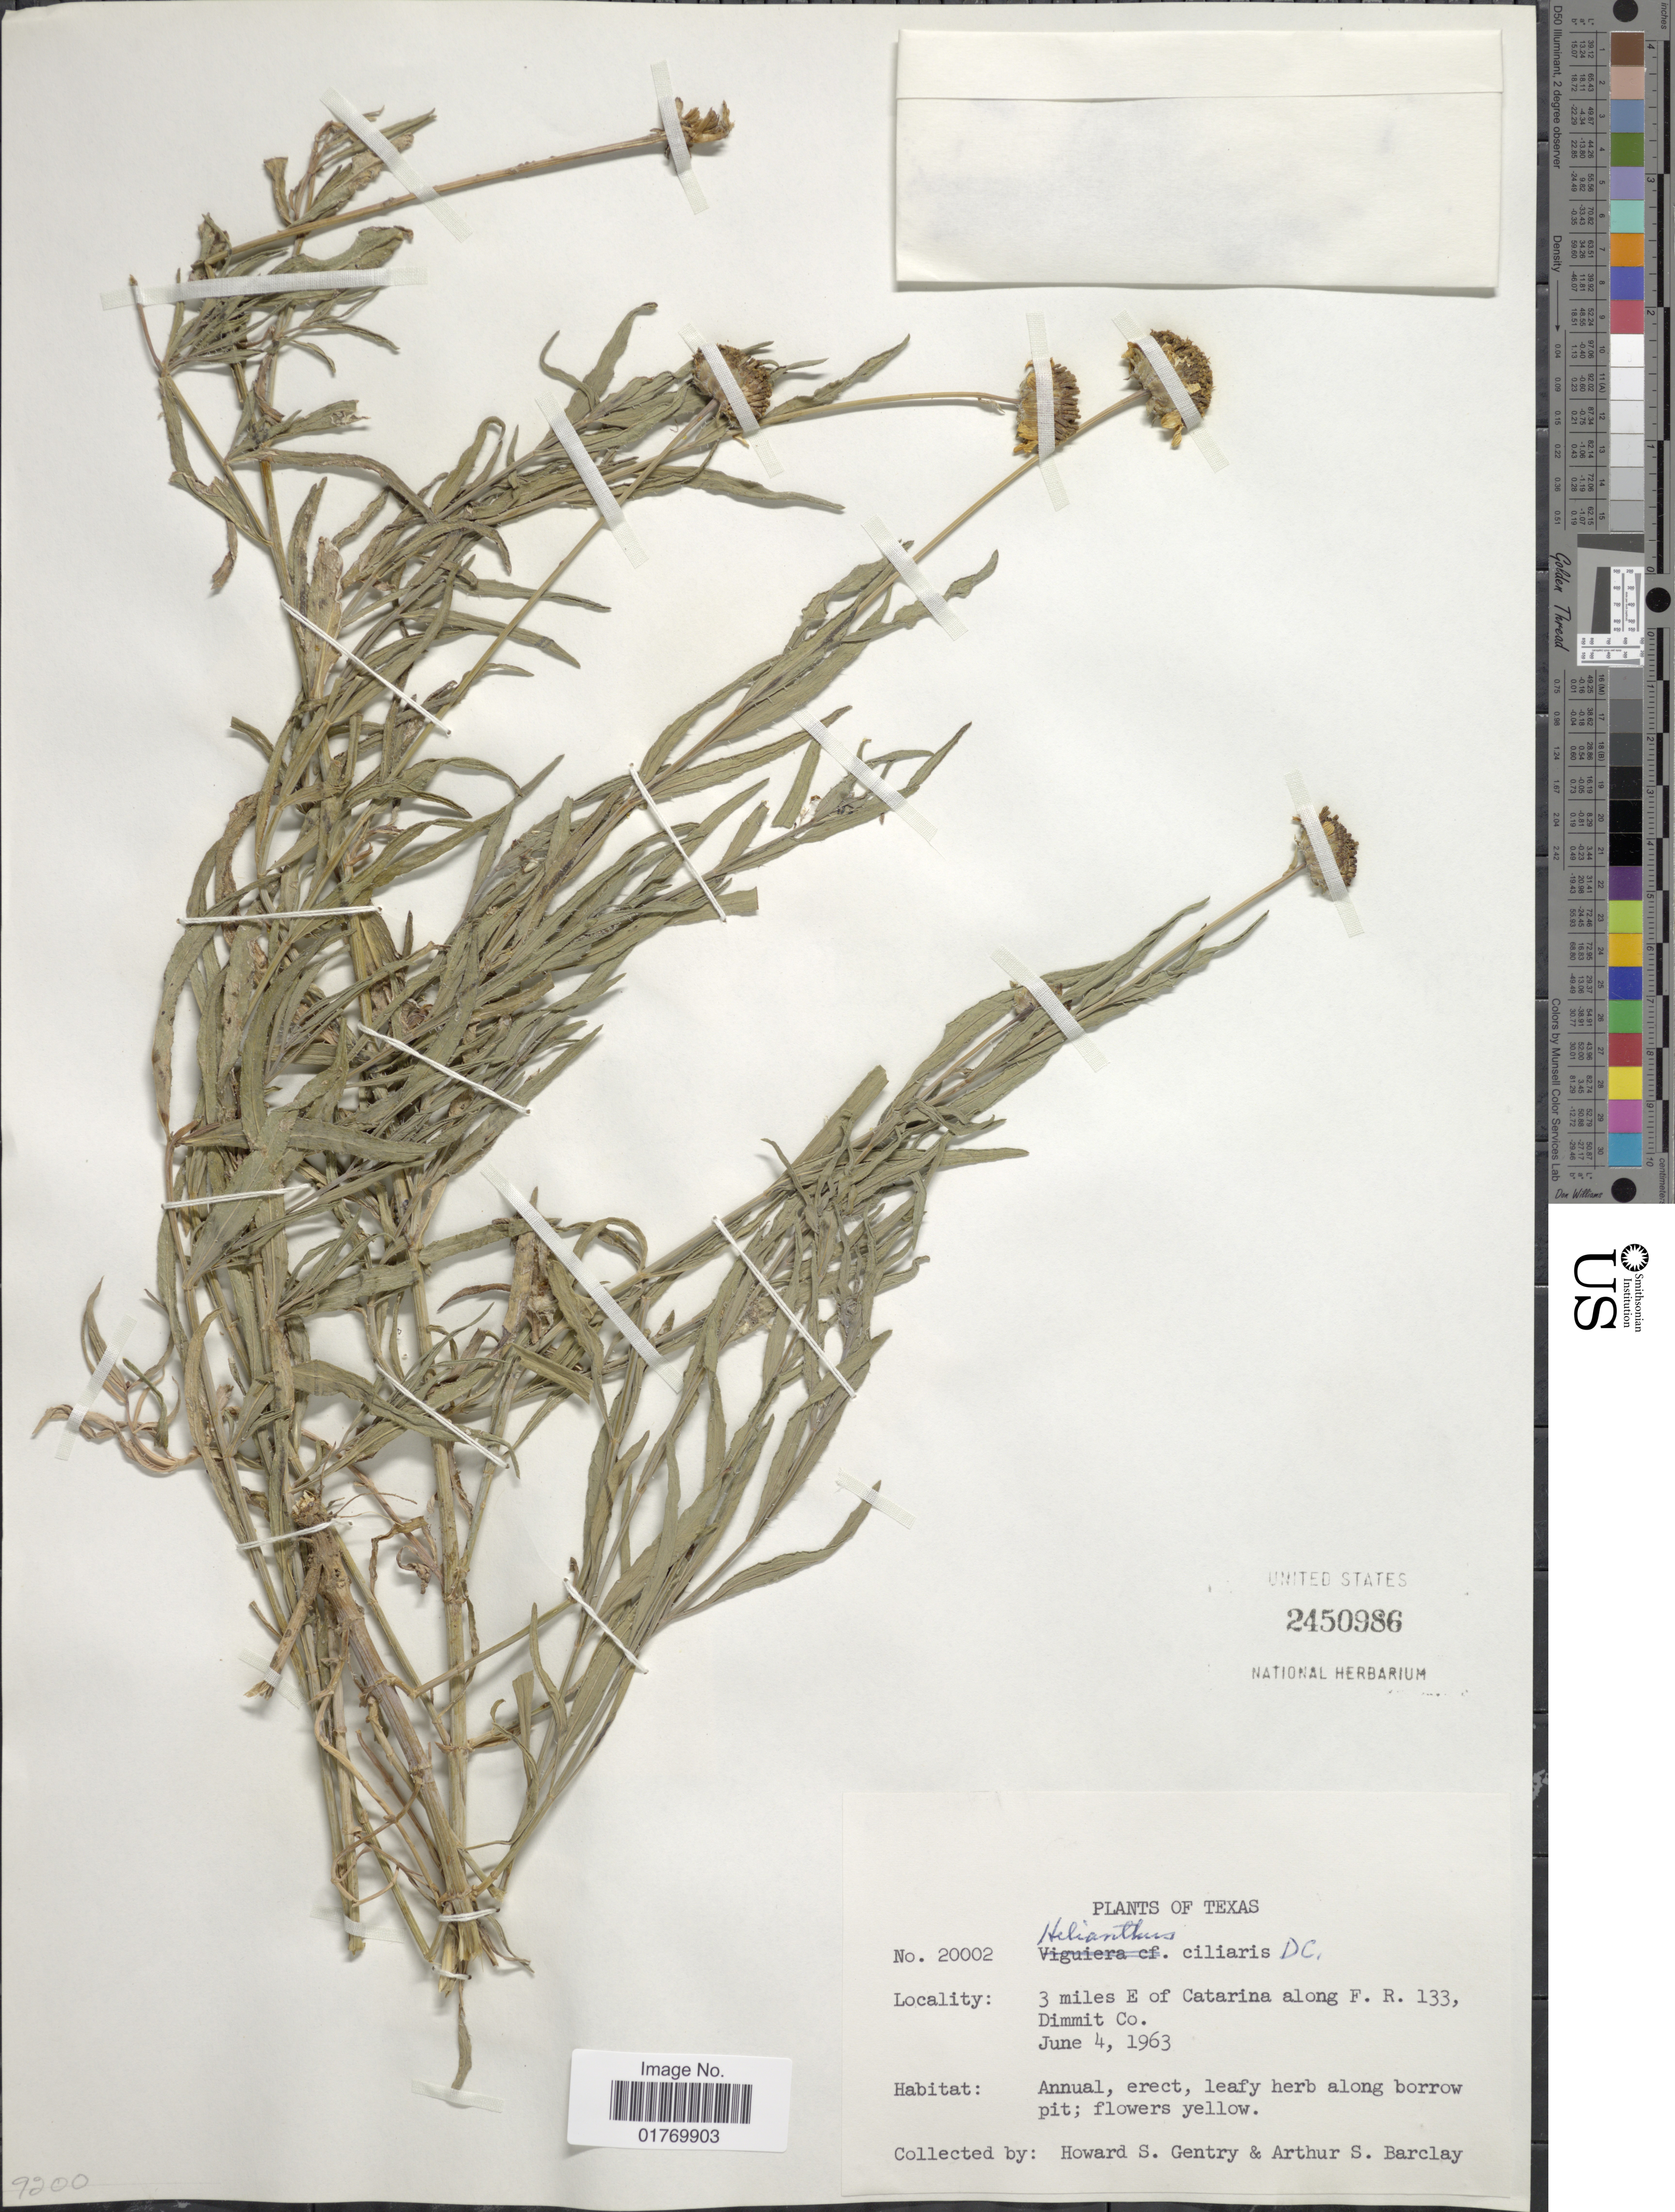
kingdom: Plantae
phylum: Tracheophyta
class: Magnoliopsida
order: Asterales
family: Asteraceae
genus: Helianthus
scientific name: Helianthus ciliaris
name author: DC.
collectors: H. S. Gentry & A. S. Barclay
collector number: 20002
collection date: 1963-06-04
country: United States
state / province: Texas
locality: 3 miles E of Catarin aalong F. R. 133, Dimmit Co.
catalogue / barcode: US 2450986